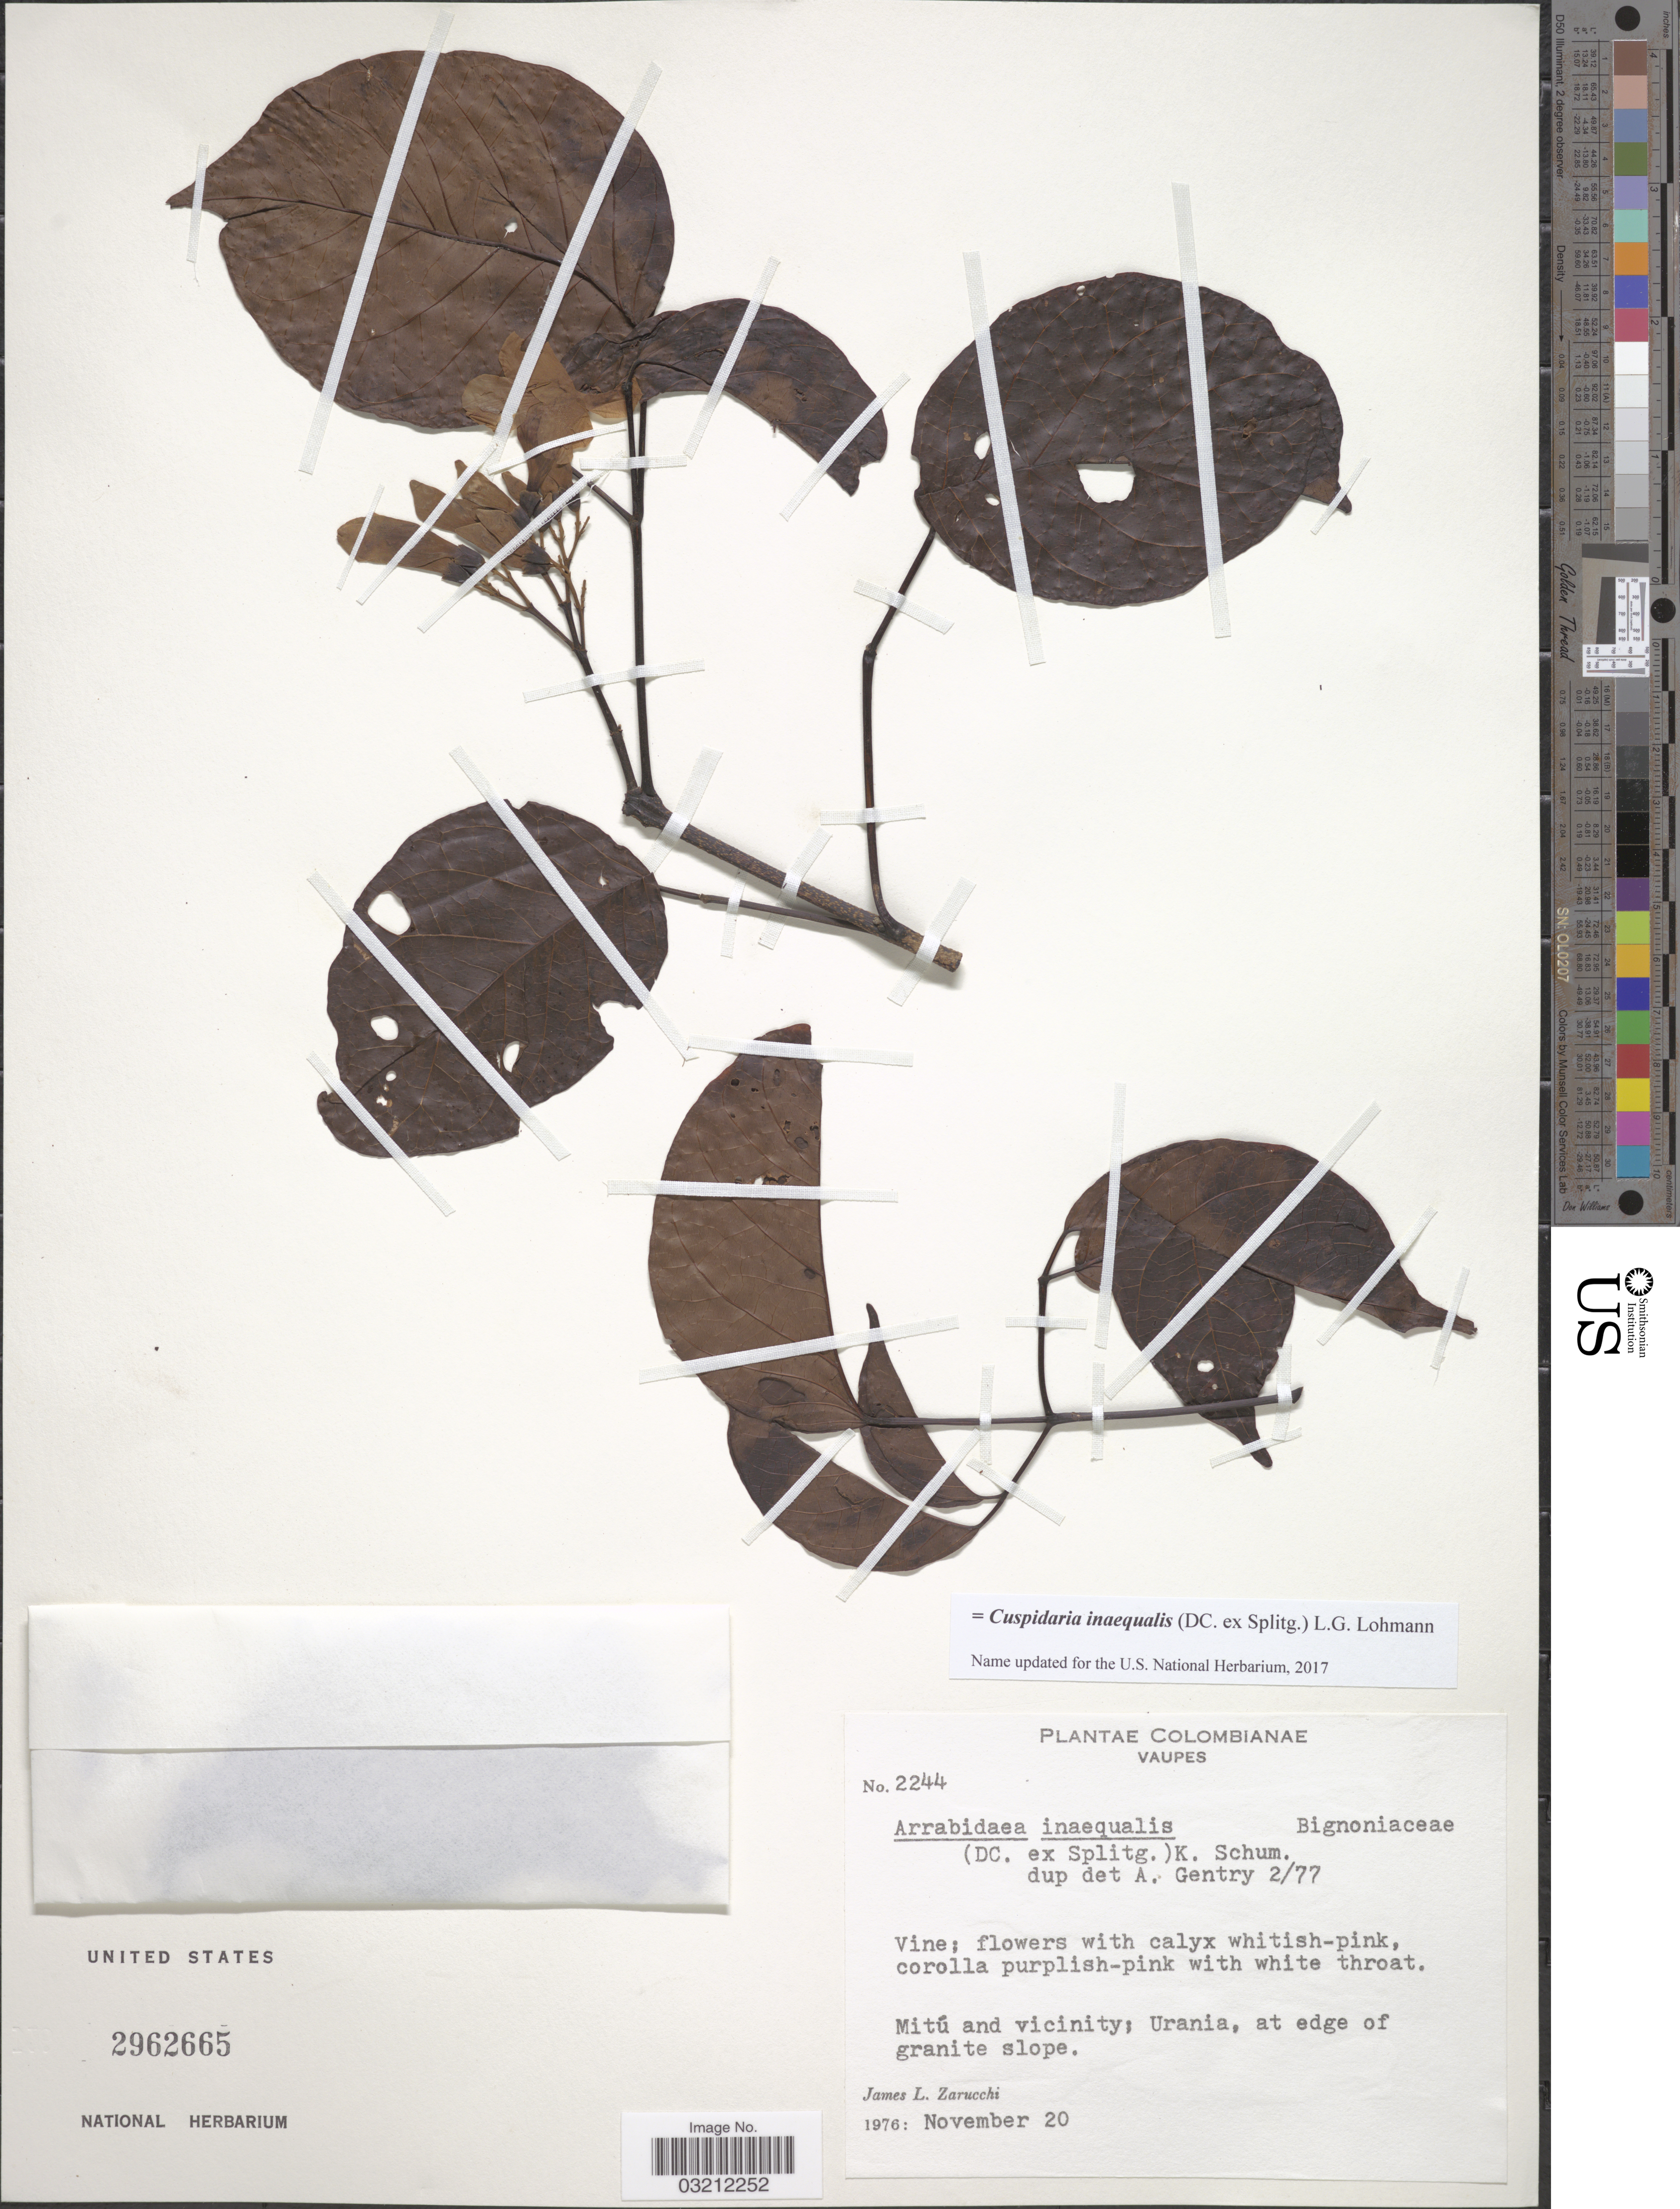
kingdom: Plantae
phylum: Tracheophyta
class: Magnoliopsida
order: Lamiales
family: Bignoniaceae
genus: Cuspidaria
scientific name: Cuspidaria inaequalis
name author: (Splitg.) L.G. Lohmann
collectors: J. L. Zarucchi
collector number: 2244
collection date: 1976-11-20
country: Colombia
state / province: Vaupés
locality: Mitú and vicinity; Urania, at edge of granite slope.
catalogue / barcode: US 2962665